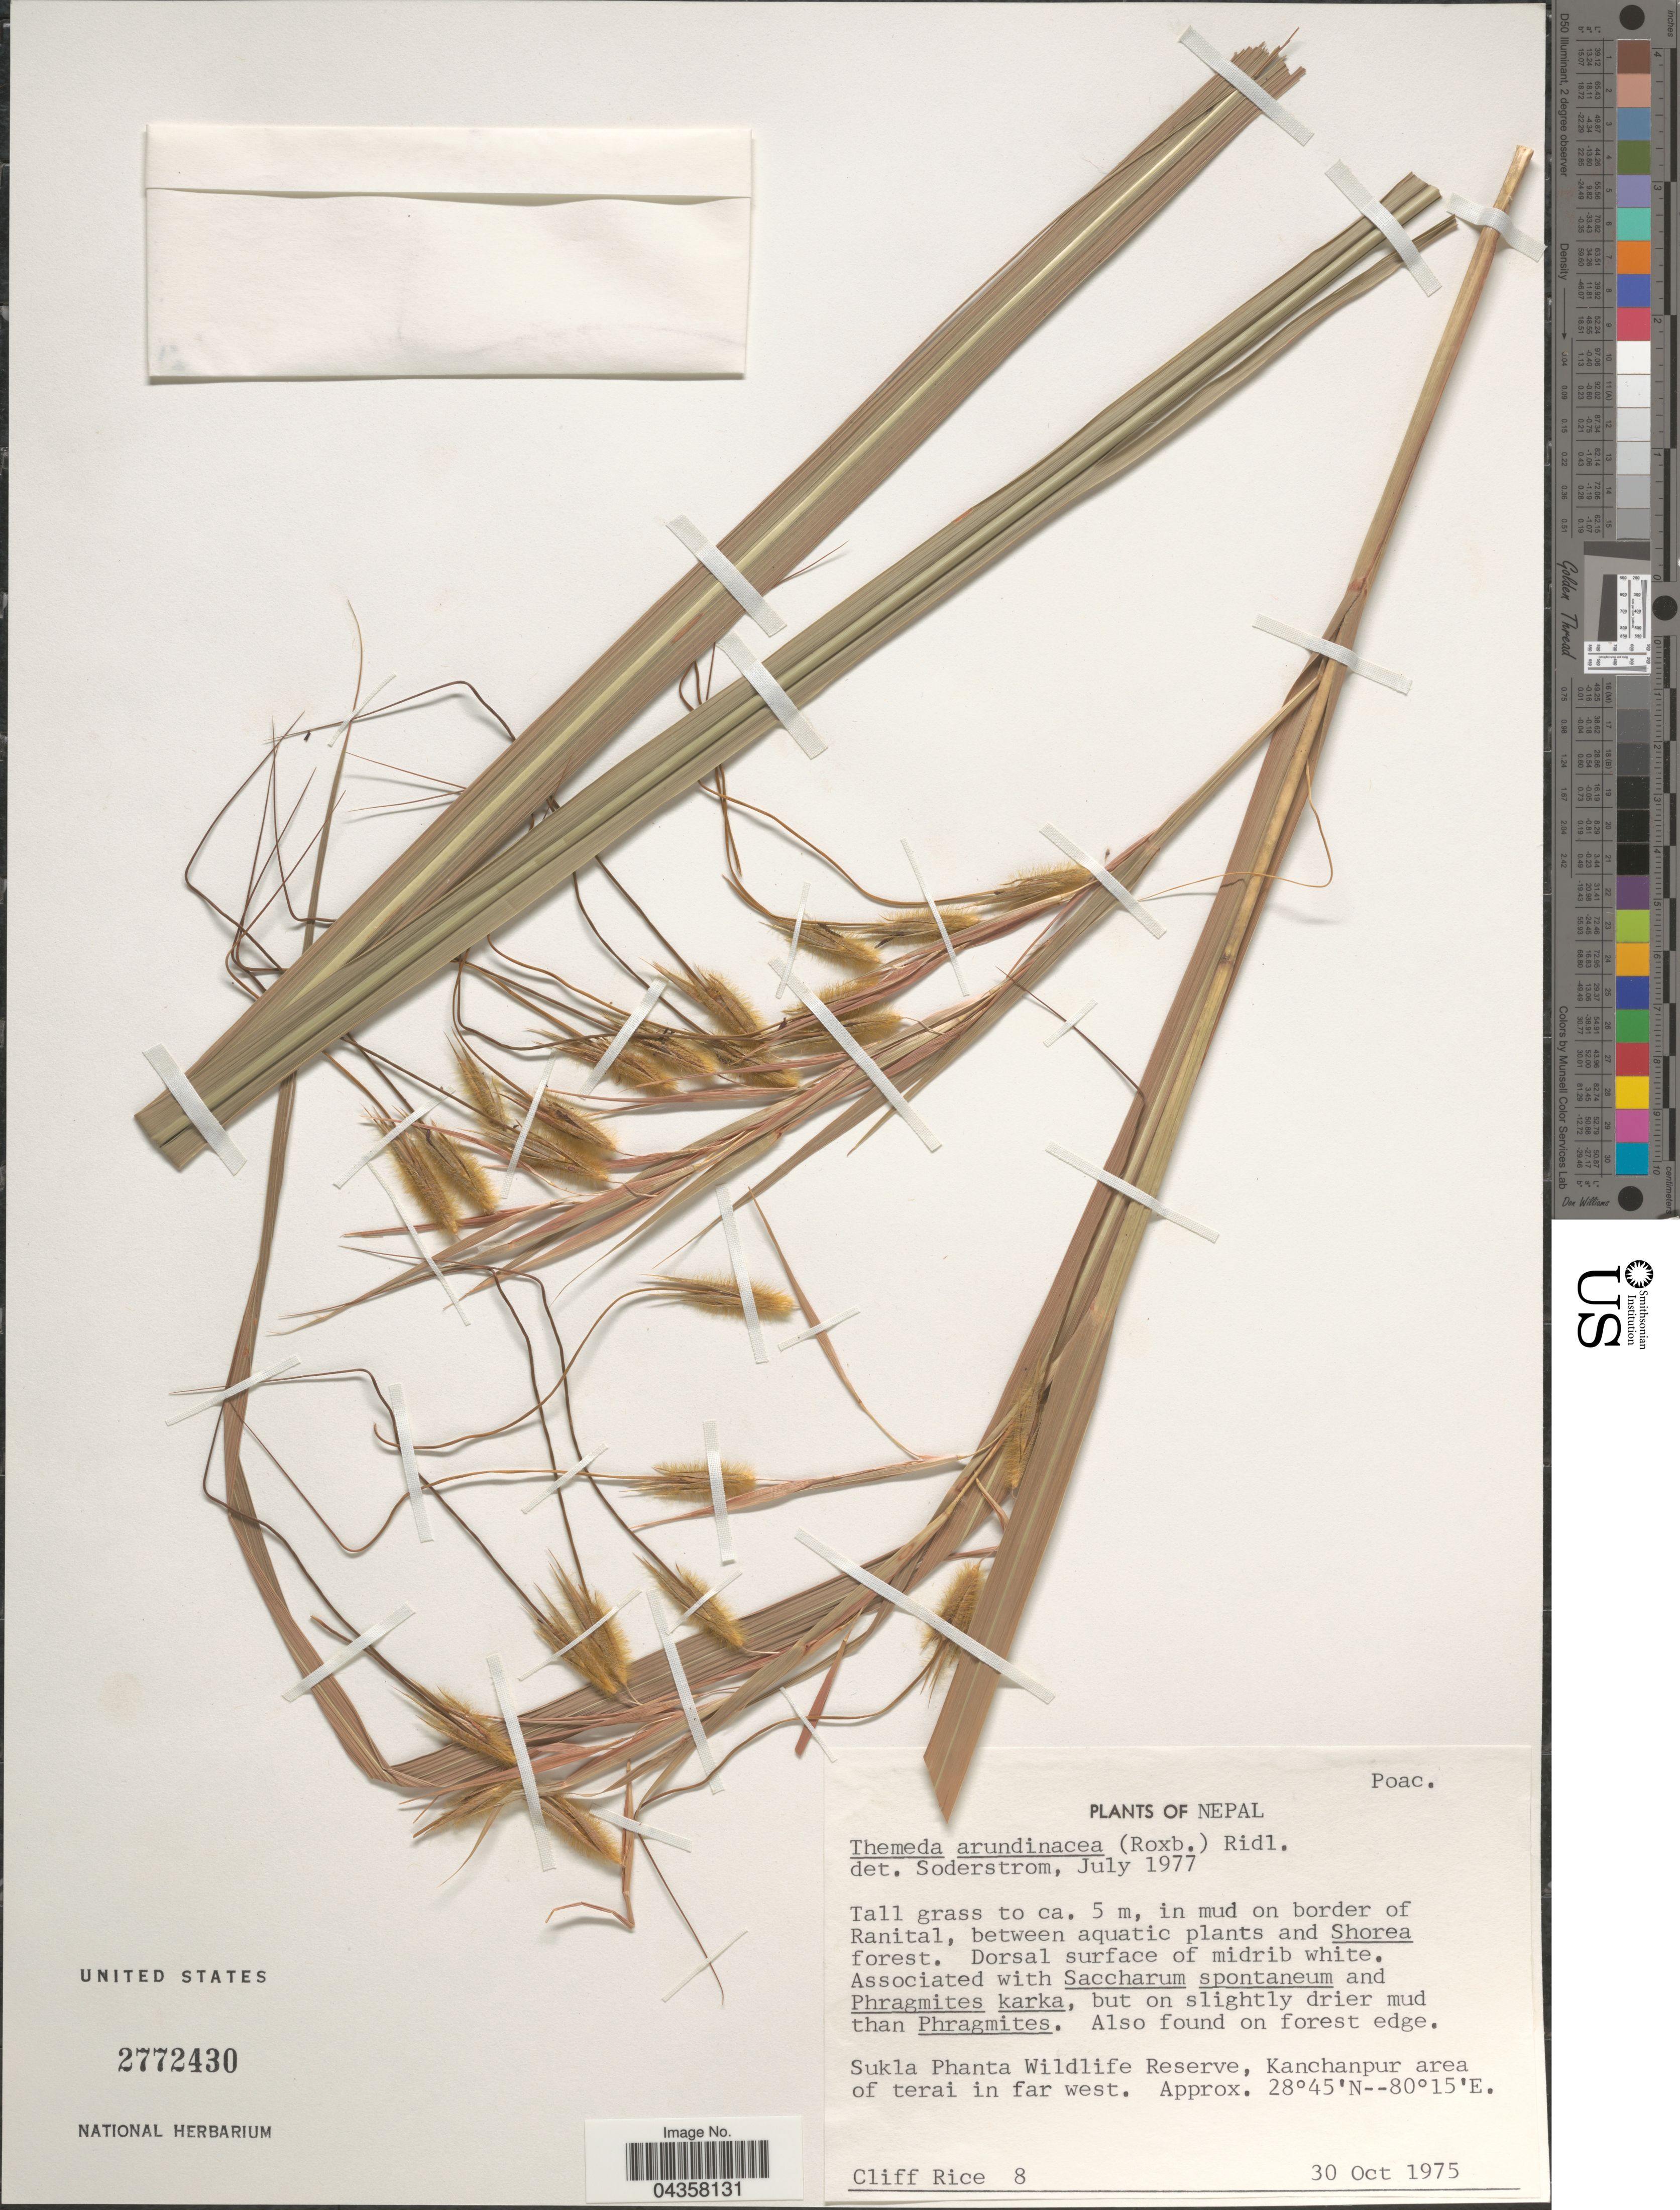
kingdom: Plantae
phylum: Tracheophyta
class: Liliopsida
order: Poales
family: Poaceae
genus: Themeda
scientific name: Themeda arundinacea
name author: (Roxb.) Ridl.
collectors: C. Rice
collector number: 8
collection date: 1975-10-30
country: Nepal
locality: In mud on border of Ranital. Sukla Phanta Wildlife Reserve, Kanchanpur area of terai in far west.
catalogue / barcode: US 2772430